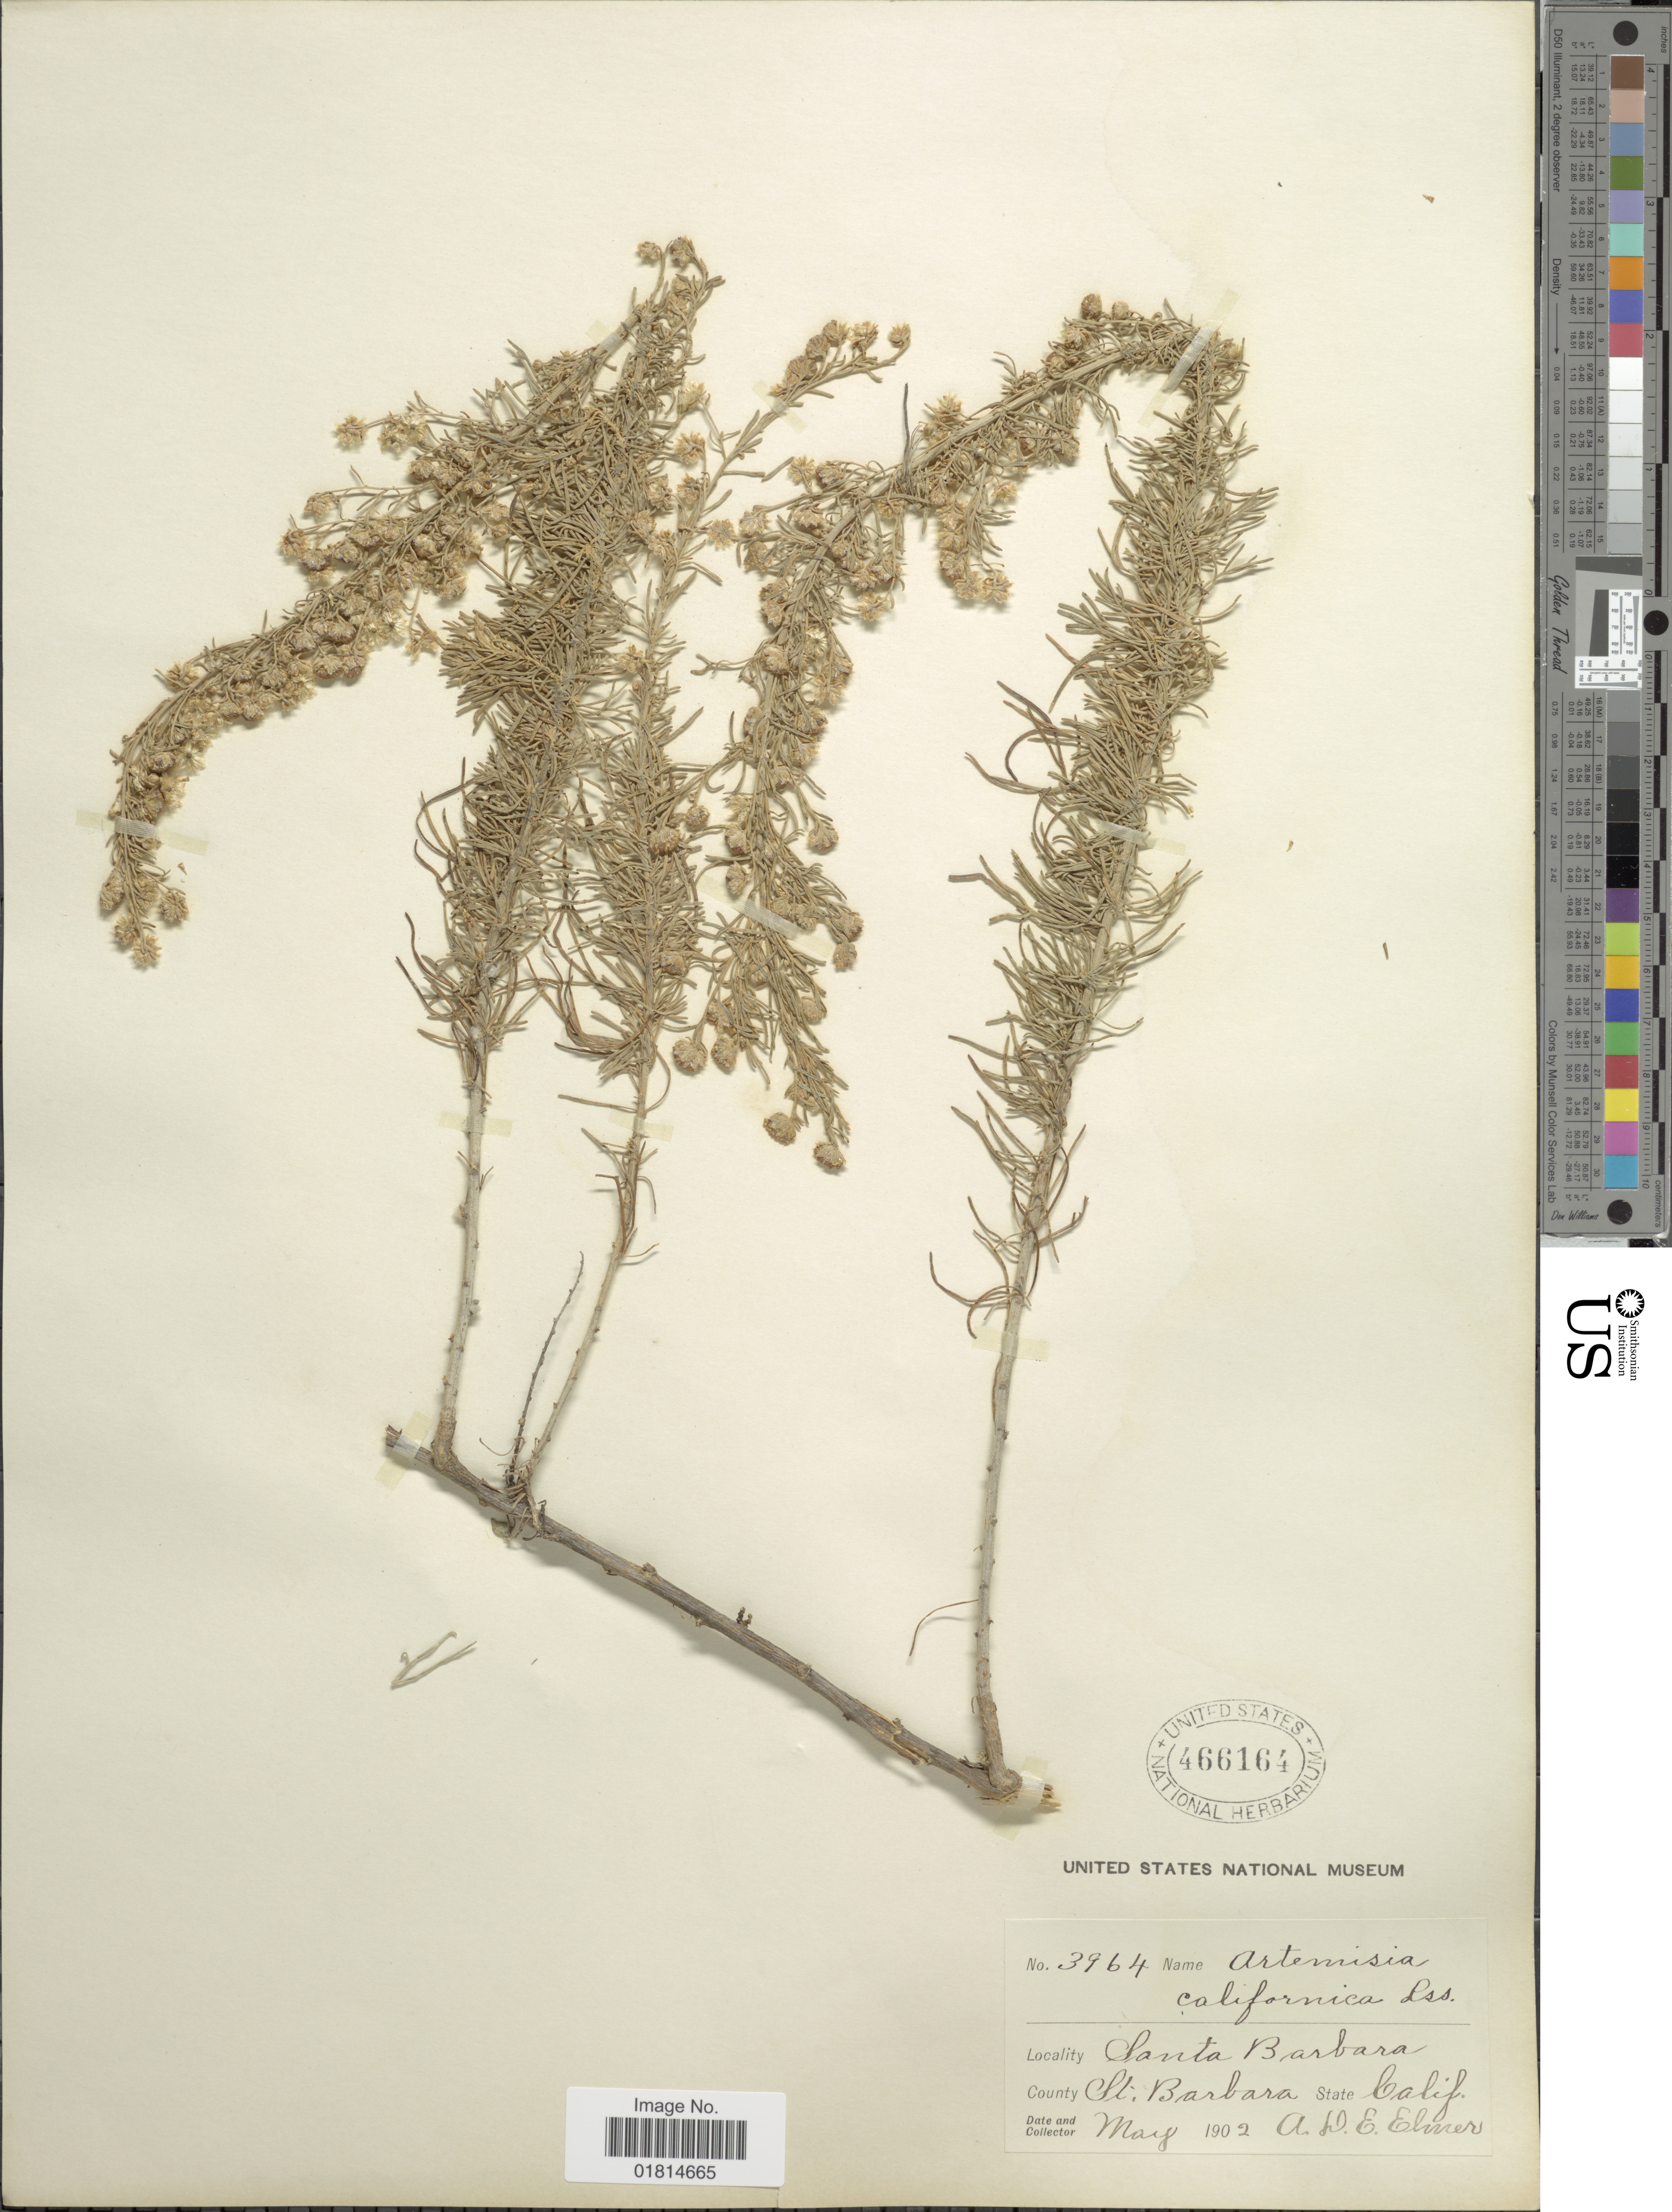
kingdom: Plantae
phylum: Tracheophyta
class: Magnoliopsida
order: Asterales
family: Asteraceae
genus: Artemisia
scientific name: Artemisia californica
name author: Less.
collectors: A. D. E. Elmer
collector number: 3964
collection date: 1903-05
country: United States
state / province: California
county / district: Santa Barbara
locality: Santa Barbara. County St. Barbara. State Calif.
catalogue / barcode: US 466164